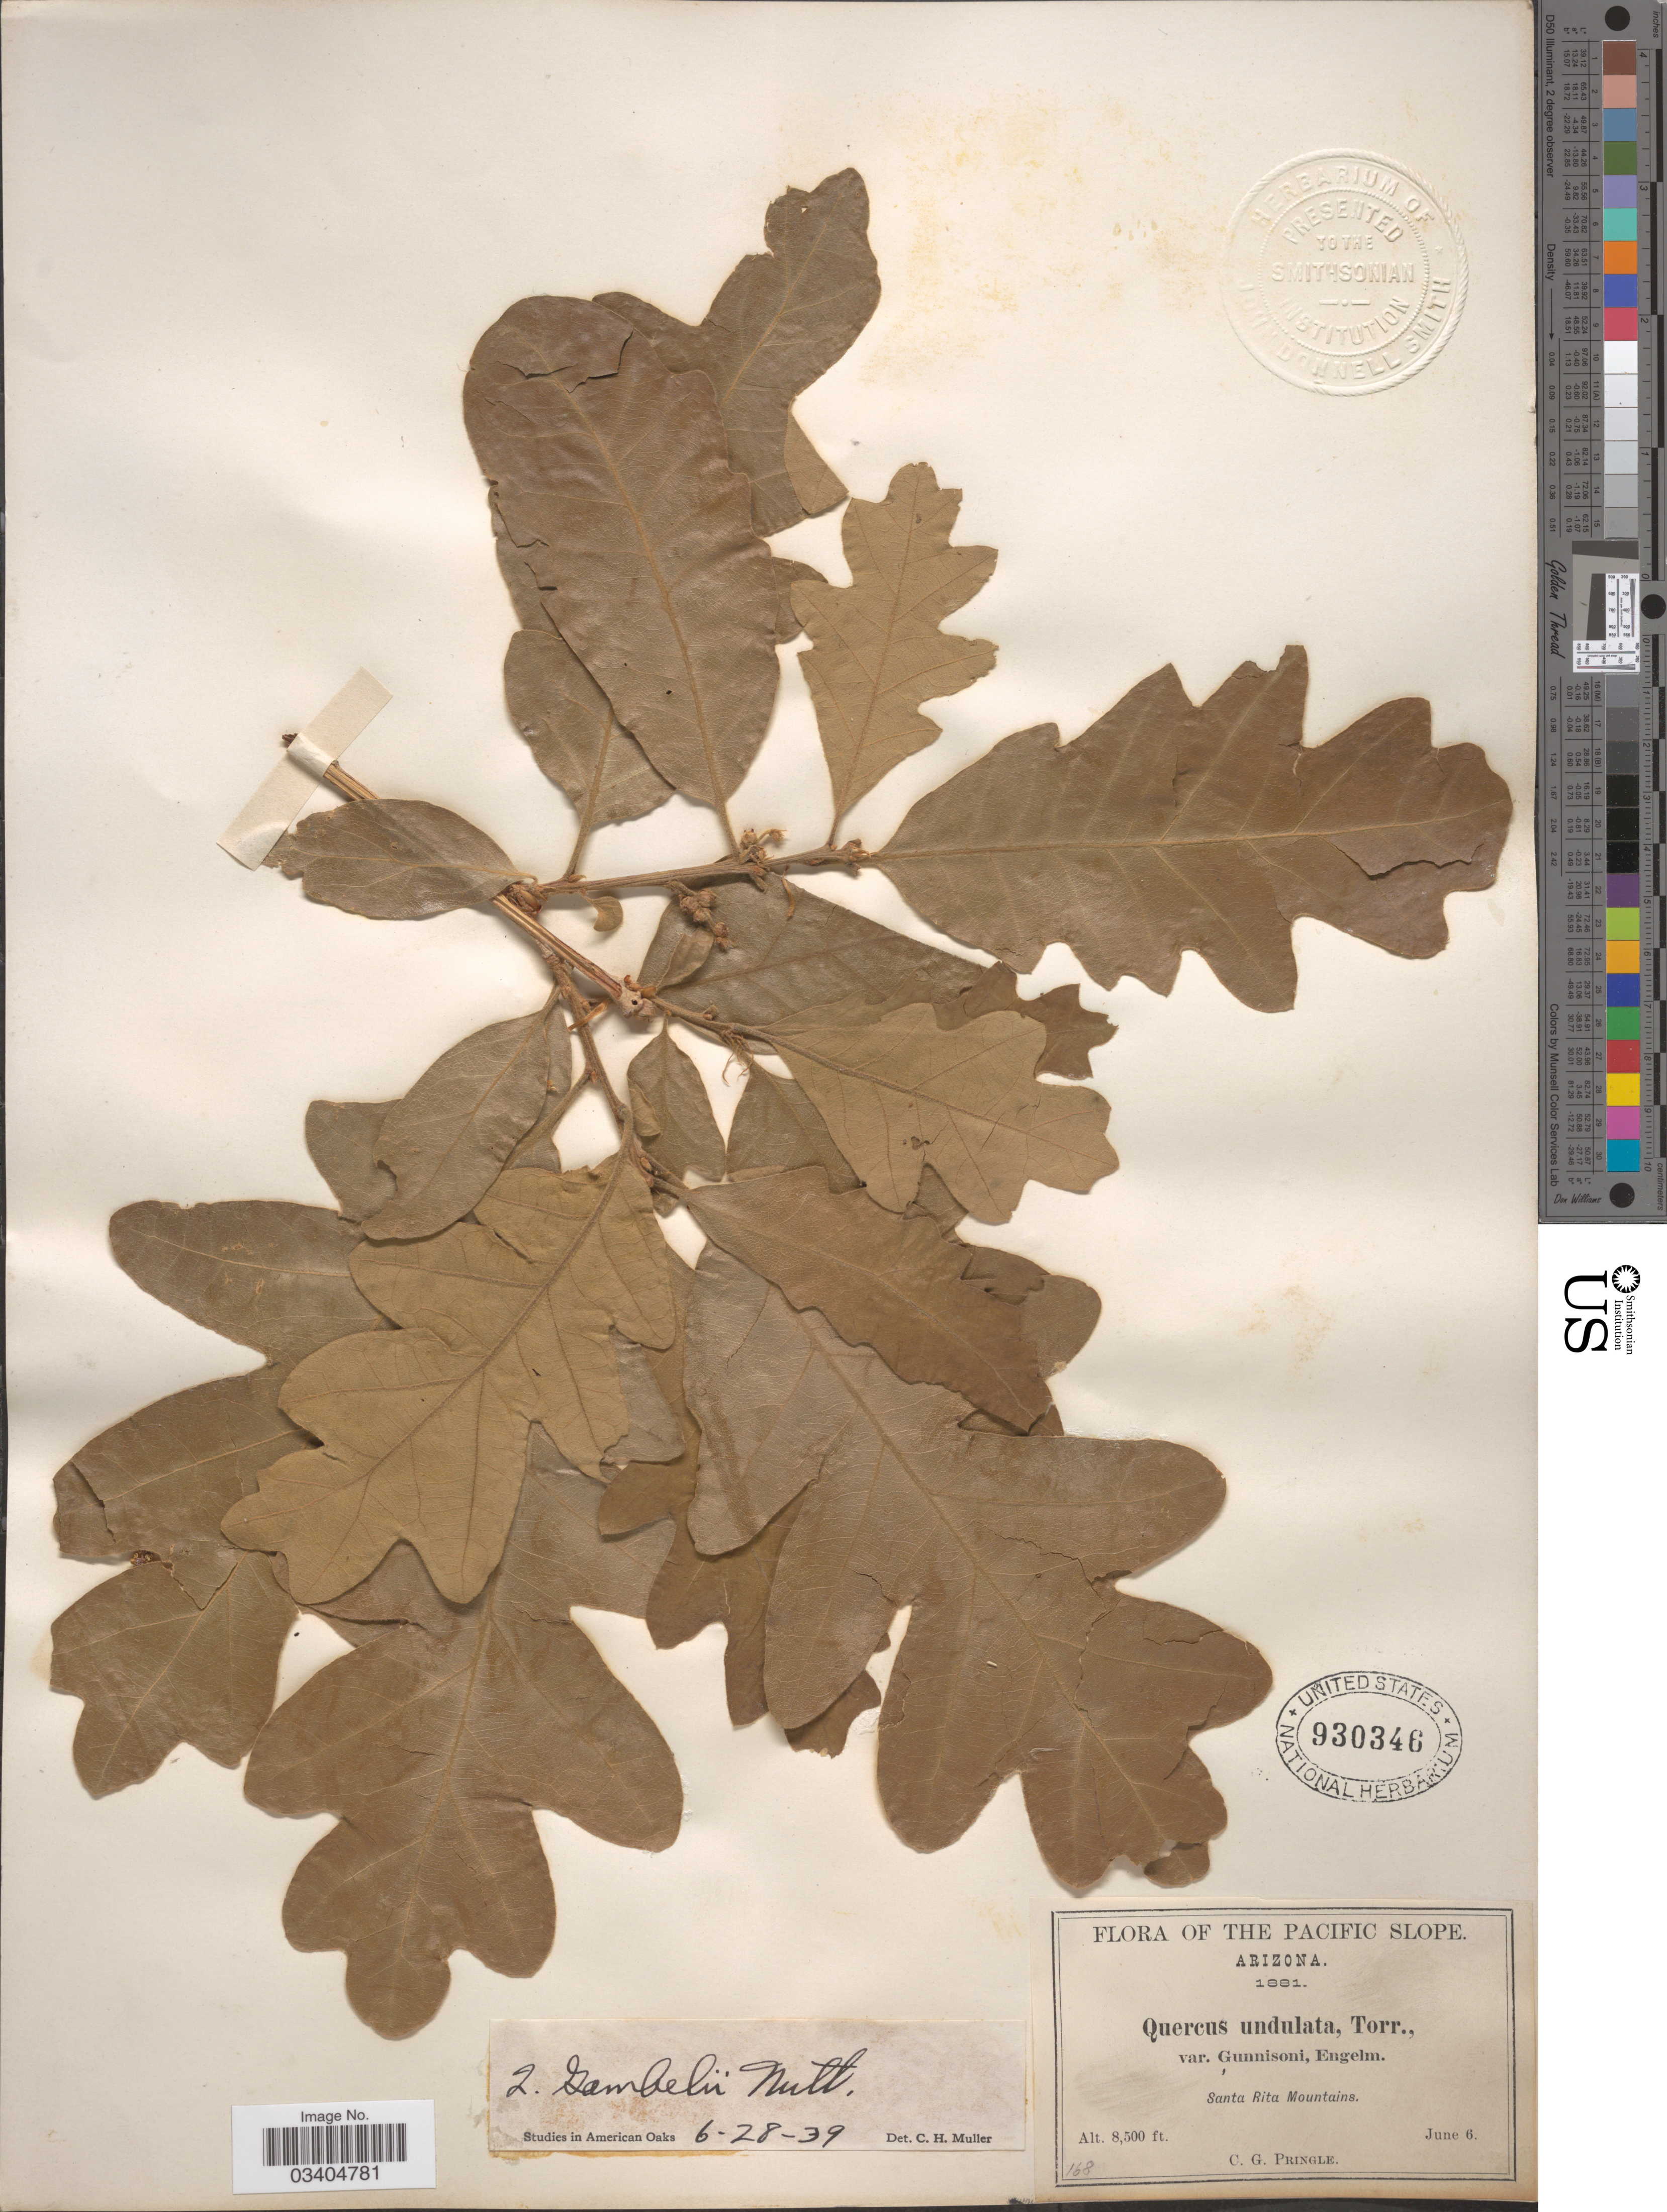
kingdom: Plantae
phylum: Tracheophyta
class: Magnoliopsida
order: Fagales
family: Fagaceae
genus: Quercus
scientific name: Quercus gambelii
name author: Nutt.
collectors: C. G. Pringle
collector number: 168?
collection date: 1881-06-06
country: United States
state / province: Arizona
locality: The Pacific Slope. Santa Rita Mountains.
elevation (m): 2591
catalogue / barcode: US 930346